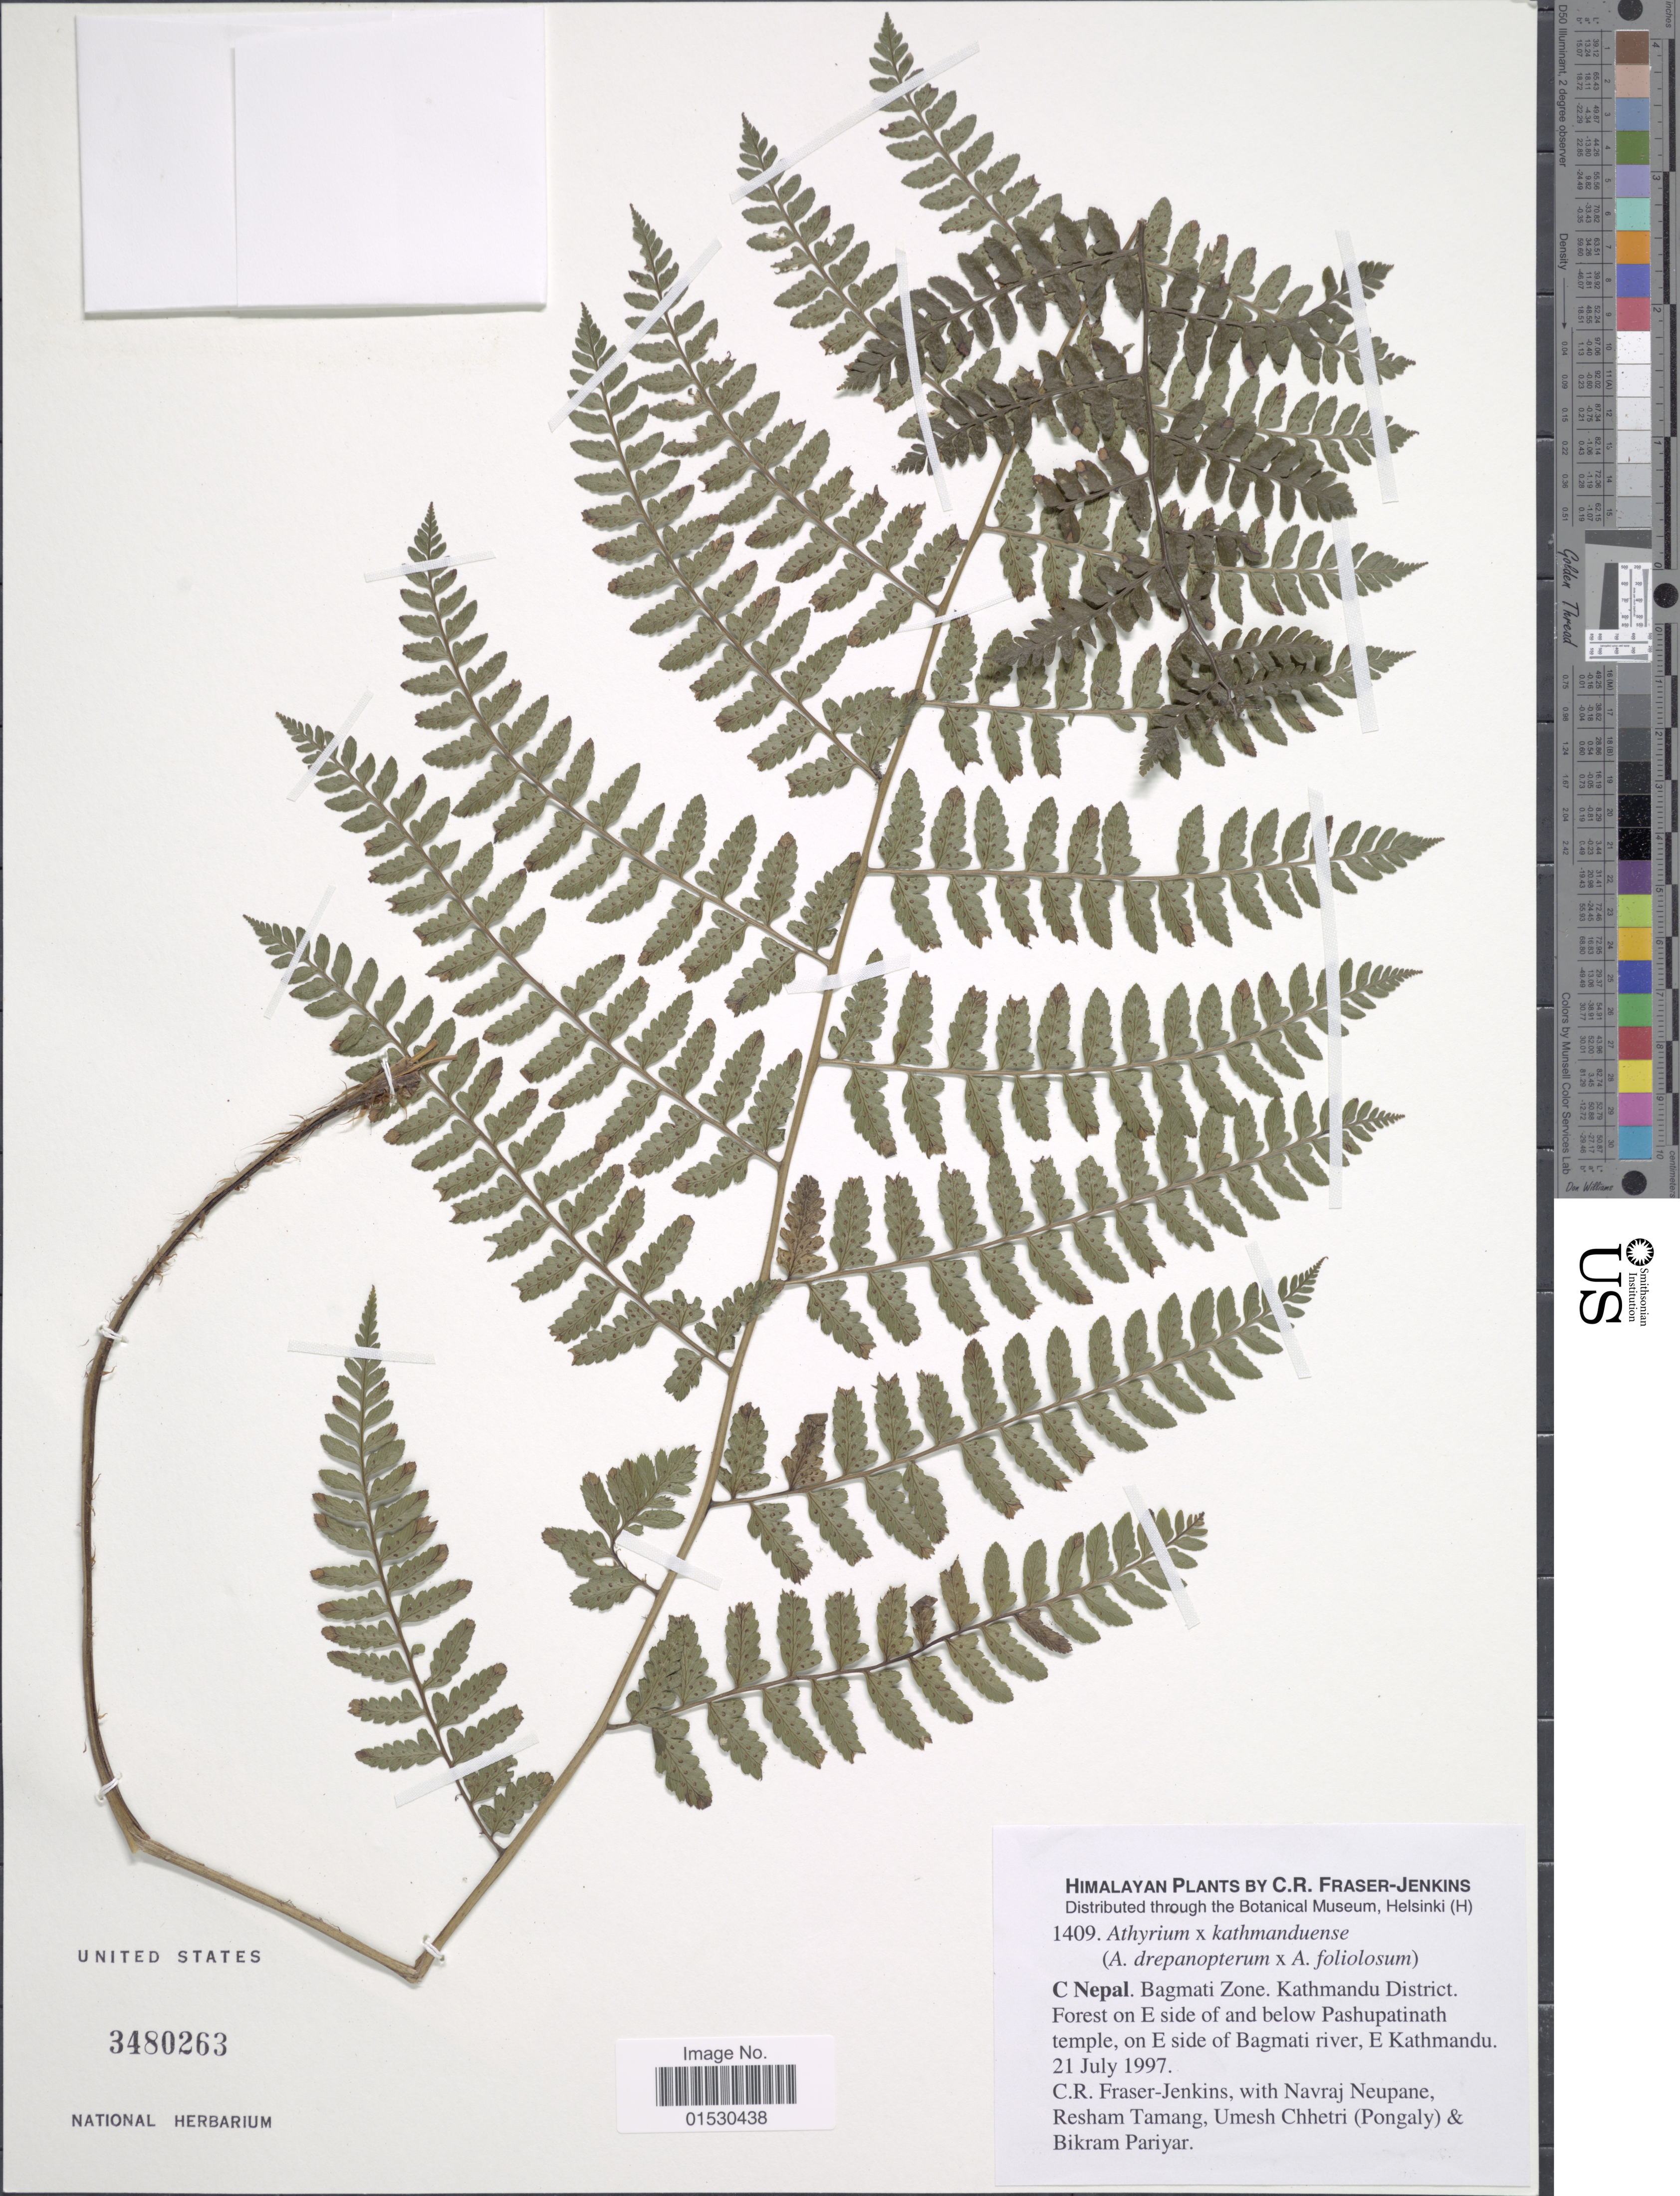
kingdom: Plantae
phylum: Tracheophyta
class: Polypodiopsida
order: Polypodiales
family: Athyriaceae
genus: Athyrium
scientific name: Athyrium x kathmanduense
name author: Fraser-Jenk.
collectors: C. R. Fraser-Jenkins, N. Neupane, R. Tamang, U. Chhetri (Pongaly) & B. Pariyar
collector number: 1409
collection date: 1997-07-21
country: Nepal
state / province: Bagmati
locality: C Nepal. Bagmati Zone. Khatmandu District. Forest on E side of and below Pashupatinath temple, on E side of Bagmati river, E Kathmandu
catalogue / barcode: US 3480263